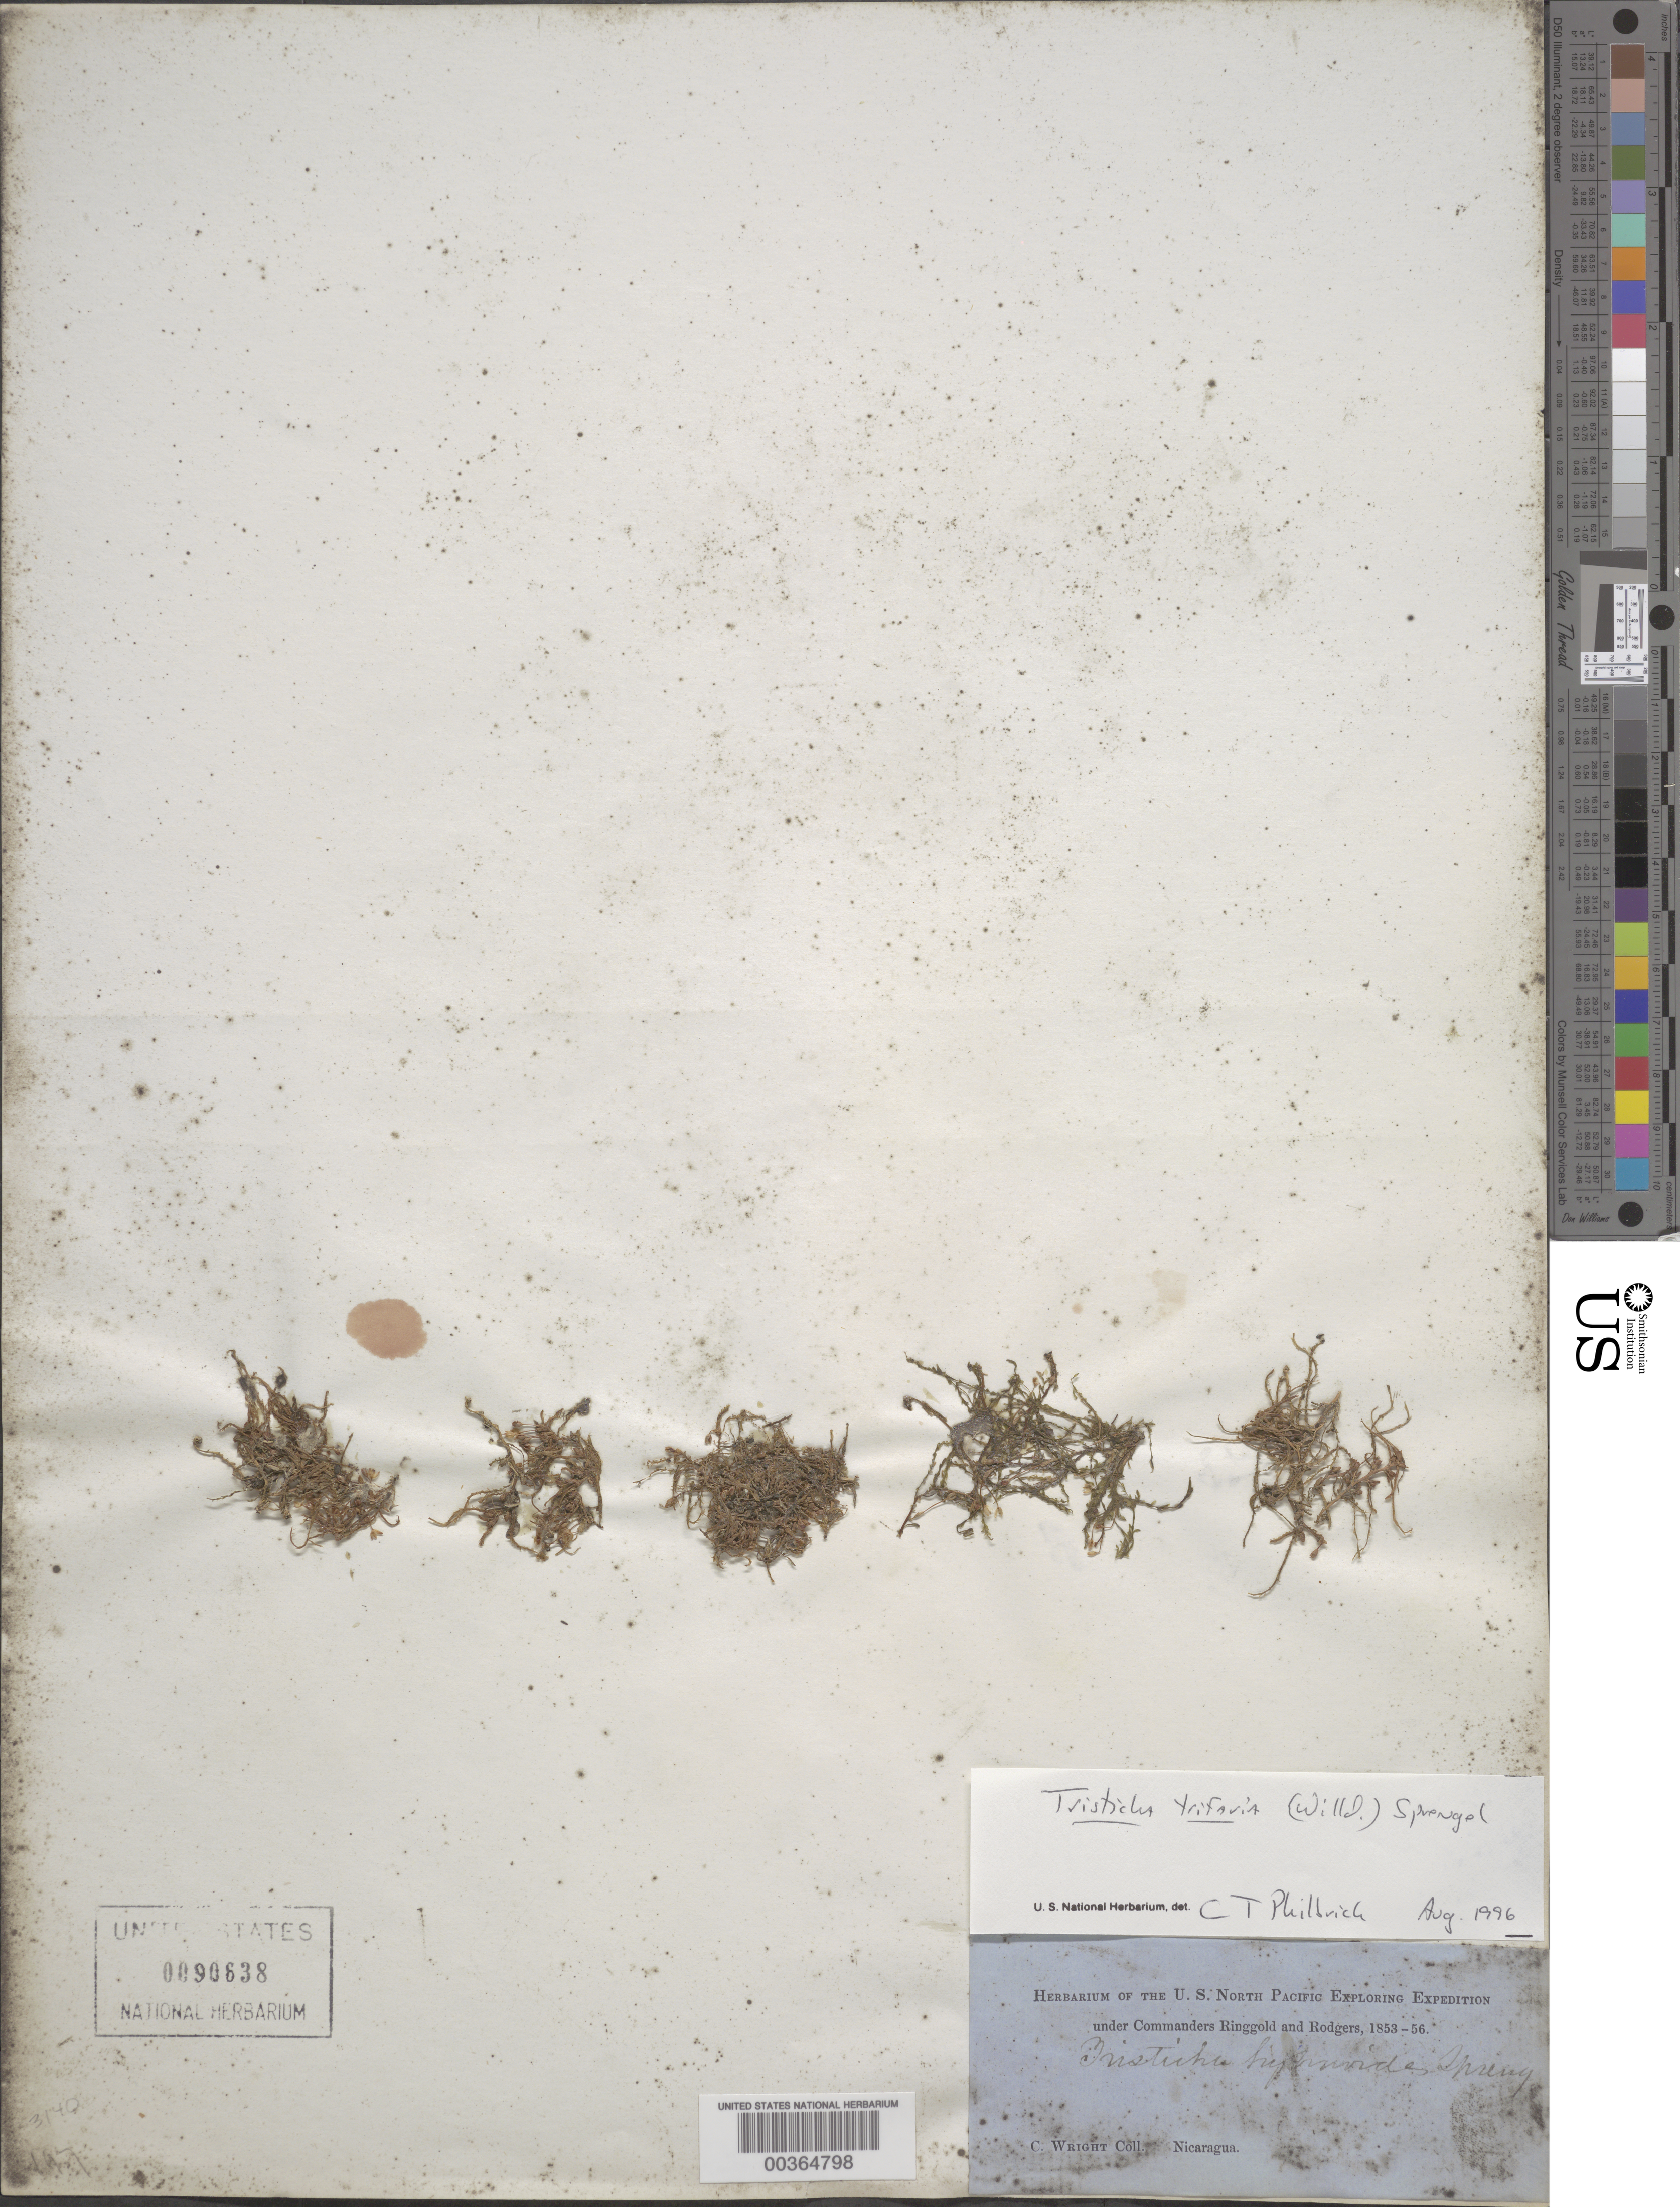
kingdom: Plantae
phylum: Tracheophyta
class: Magnoliopsida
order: Malpighiales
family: Podostemaceae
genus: Tristicha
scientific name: Tristicha trifaria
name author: (Willd.) Spreng.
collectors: C. Wright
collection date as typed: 1853 to -- -- 1856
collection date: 1853/1856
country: Nicaragua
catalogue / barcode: US 90638